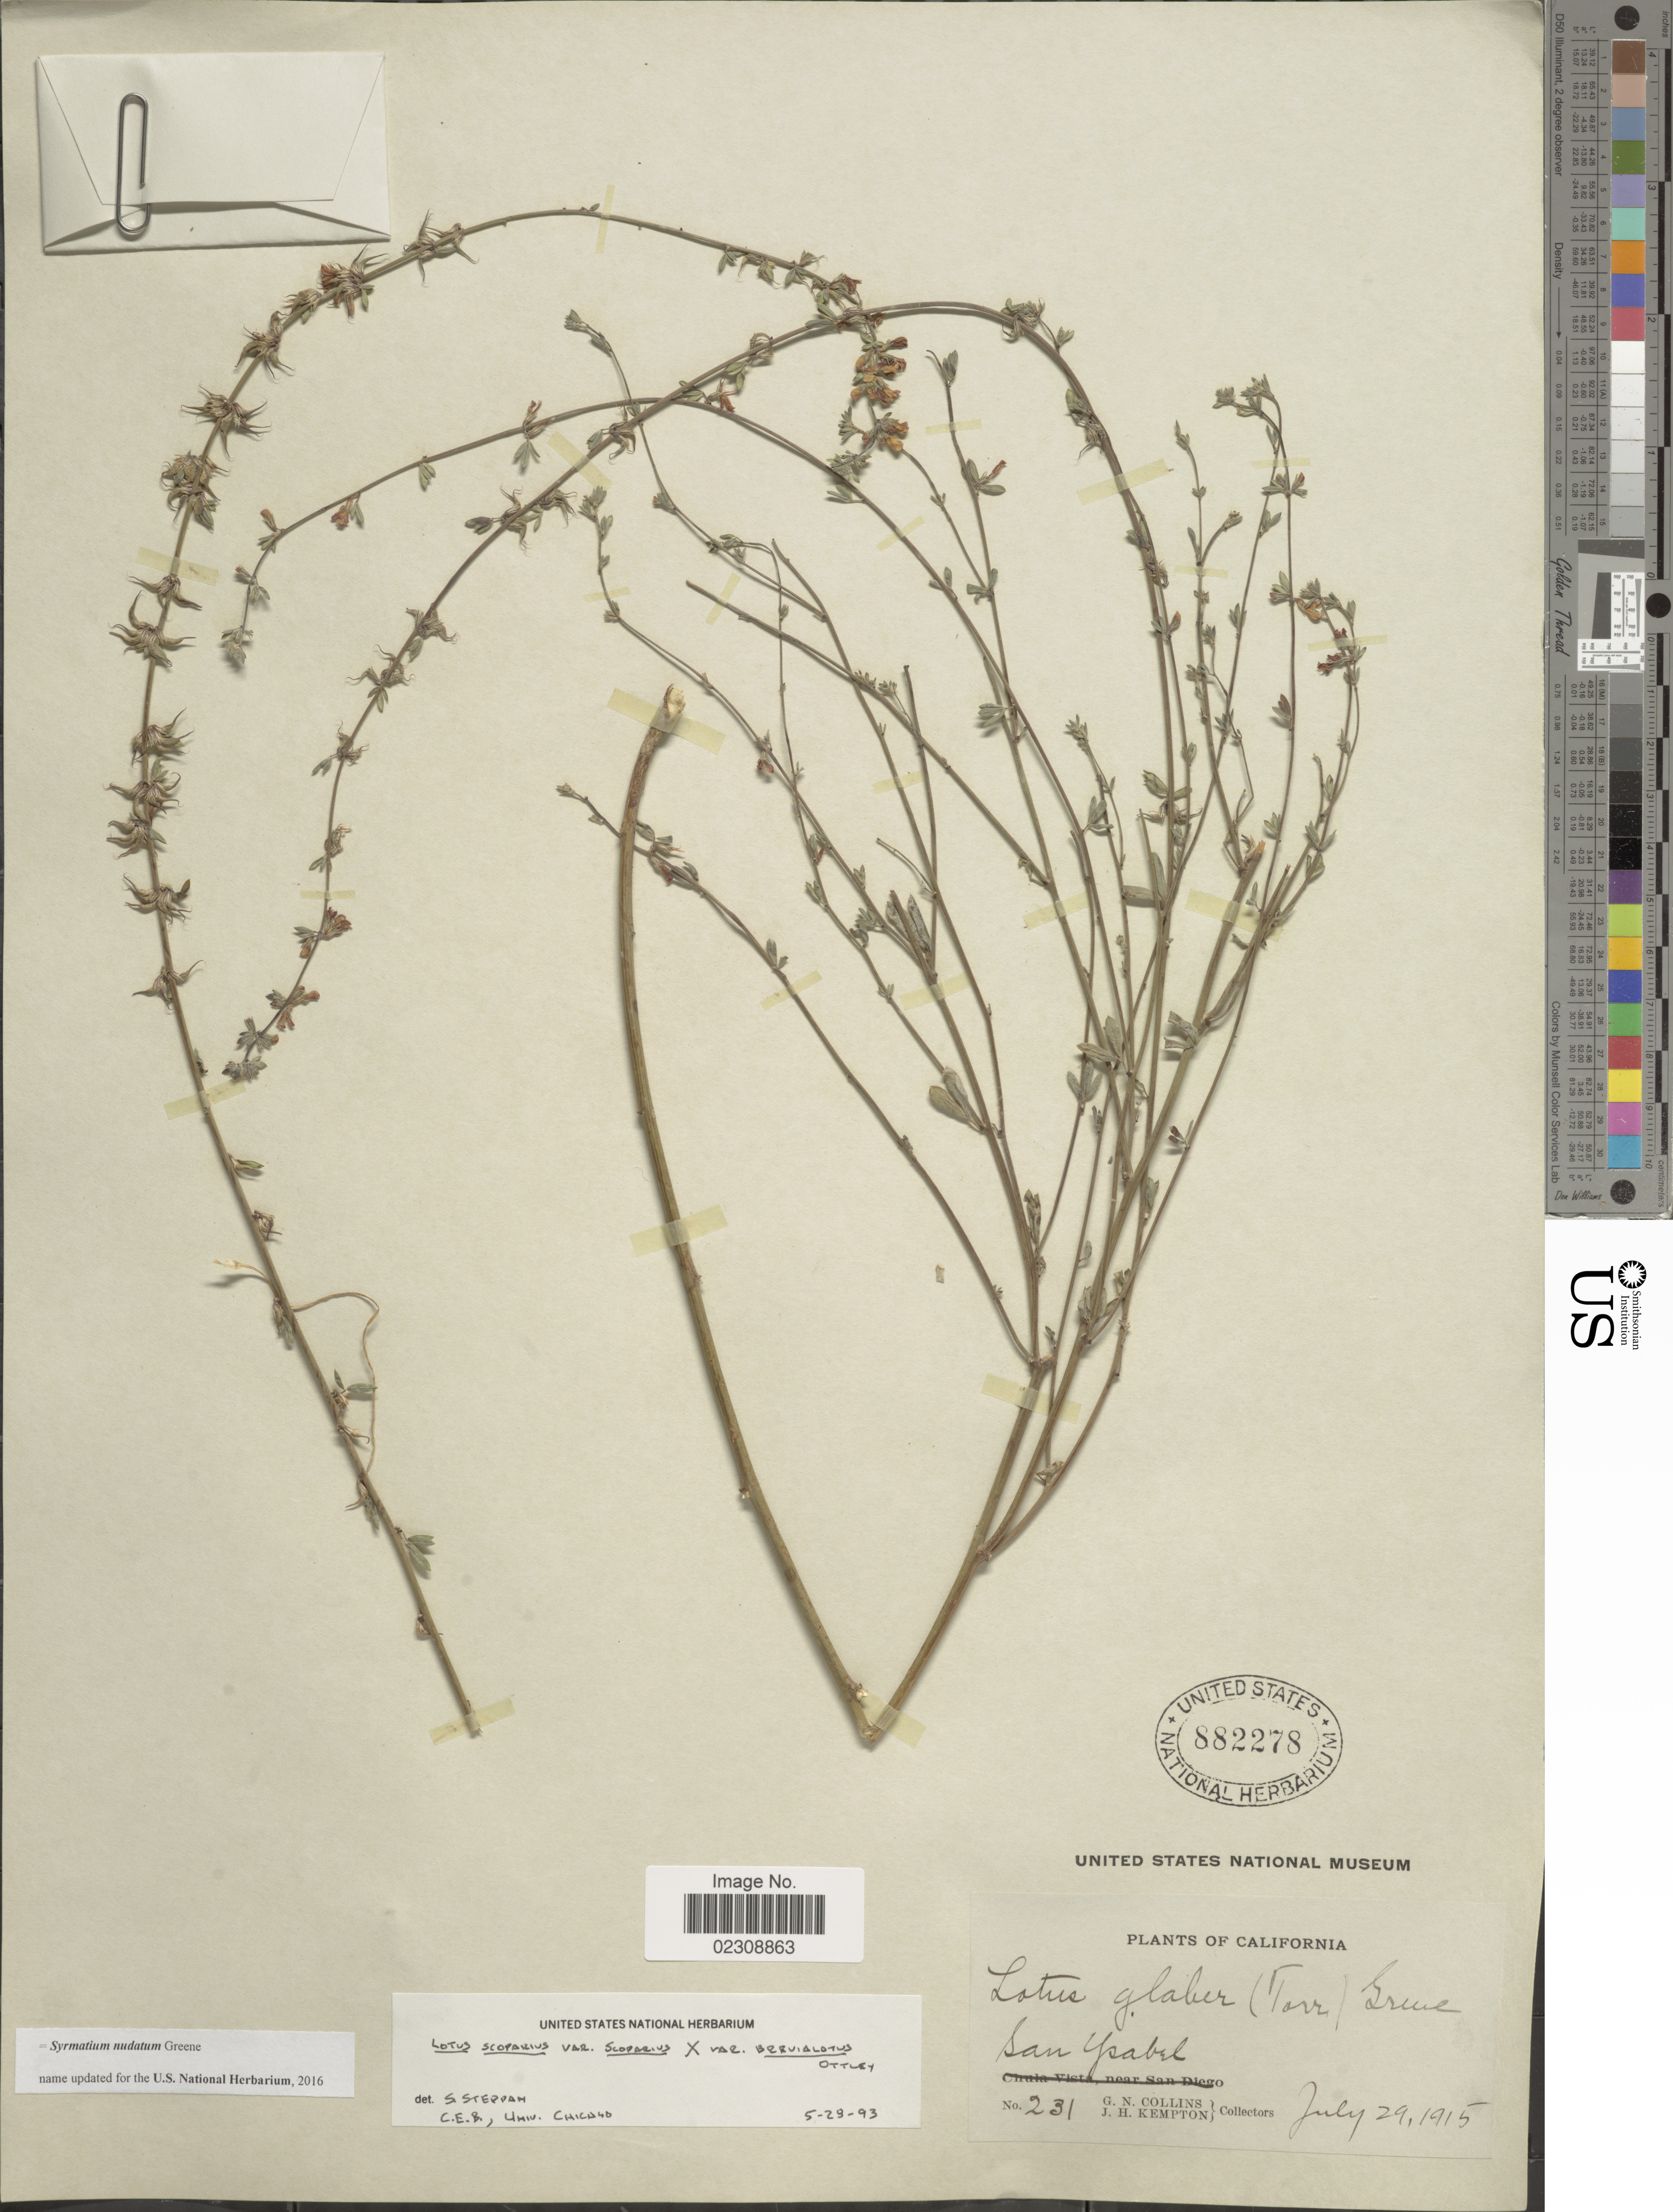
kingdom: Plantae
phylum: Tracheophyta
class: Magnoliopsida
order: Fabales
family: Fabaceae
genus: Syrmatium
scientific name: Syrmatium nudatum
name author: Greene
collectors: G. Collins & J. H. Kempton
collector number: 231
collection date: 1915-07-29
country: United States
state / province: California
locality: San Ysabel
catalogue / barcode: US 882278